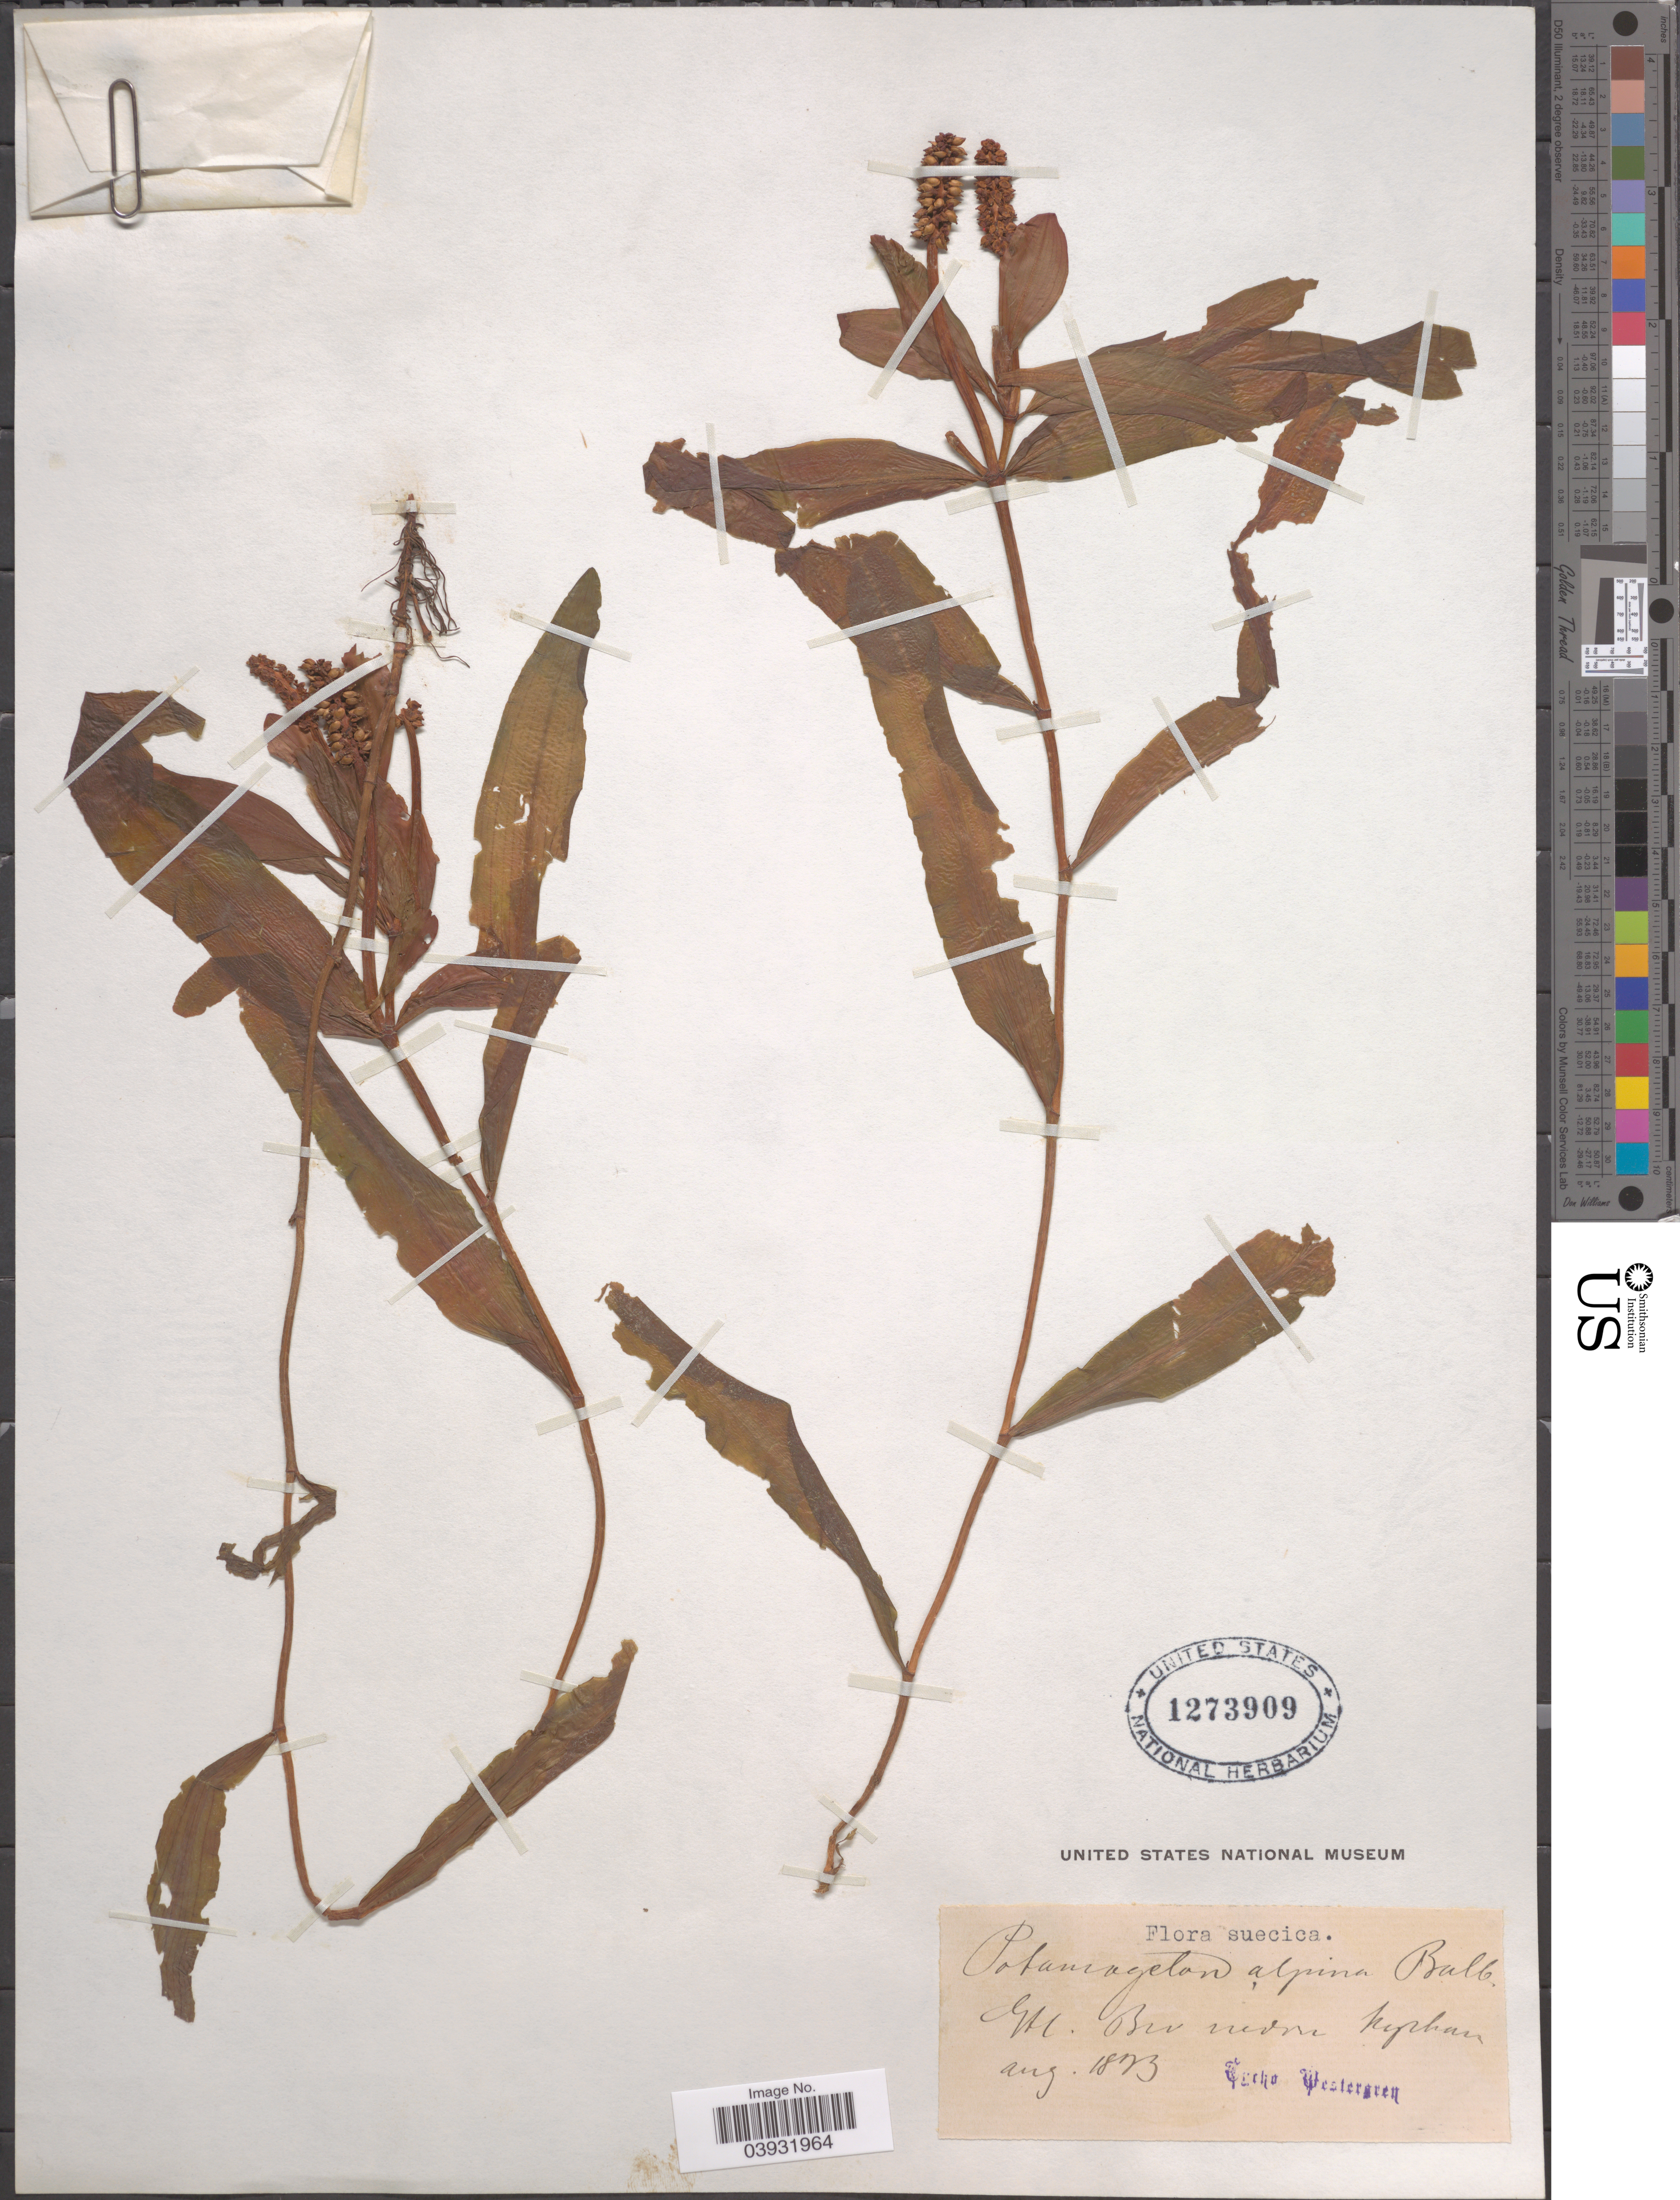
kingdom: Plantae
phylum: Tracheophyta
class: Liliopsida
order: Alismatales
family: Potamogetonaceae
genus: Potamogeton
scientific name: Potamogeton alpinus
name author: Balb.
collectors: T. Westergren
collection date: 1823-08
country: Sweden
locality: Suecica.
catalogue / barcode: US 1273909